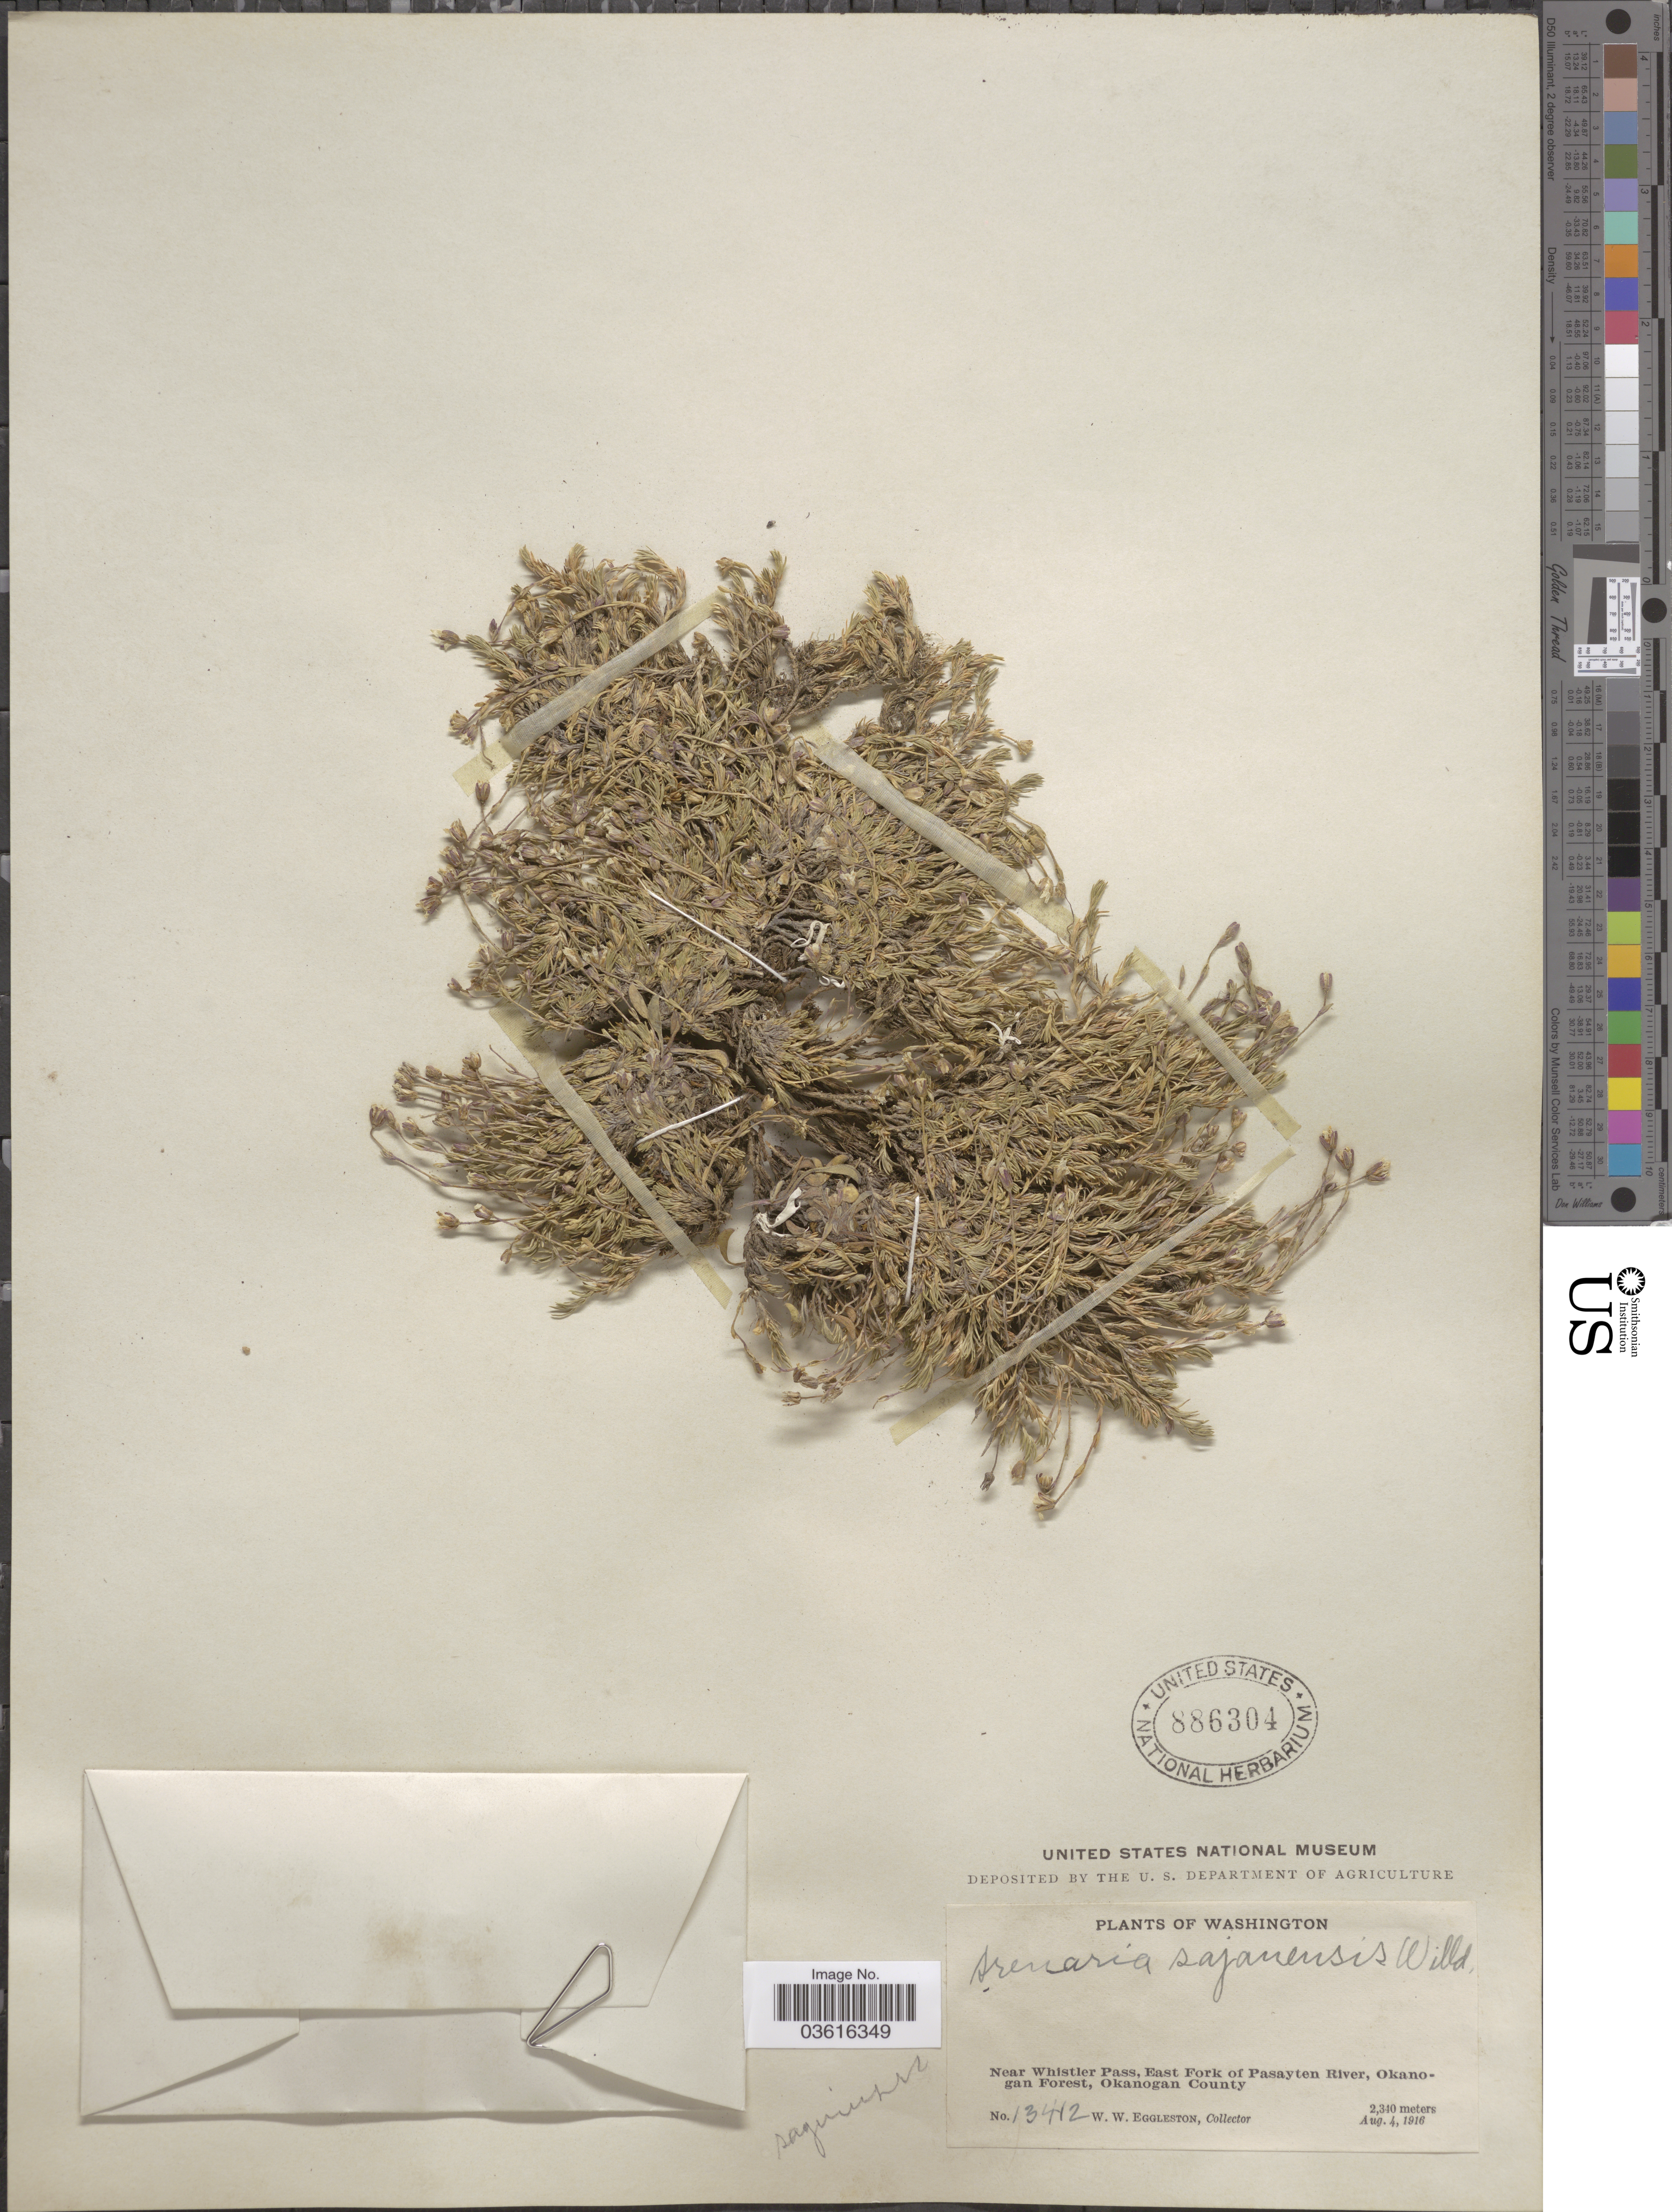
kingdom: Plantae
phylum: Tracheophyta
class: Magnoliopsida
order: Caryophyllales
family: Caryophyllaceae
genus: Cherleria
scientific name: Cherleria obtusiloba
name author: (Rydb.) A.J. Moore & Dillenb.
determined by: Strong, M. T., (US), Smithsonian Institution - National Museum of Natural History (UNITED STATES)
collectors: W. W. Eggleston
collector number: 13412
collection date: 1916-08-04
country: United States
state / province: Washington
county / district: Okanogan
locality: Near Whistler Pass, East Fork of Pasayten River, Okanogan Forest. Okanogan County.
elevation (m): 2340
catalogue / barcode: US 886304